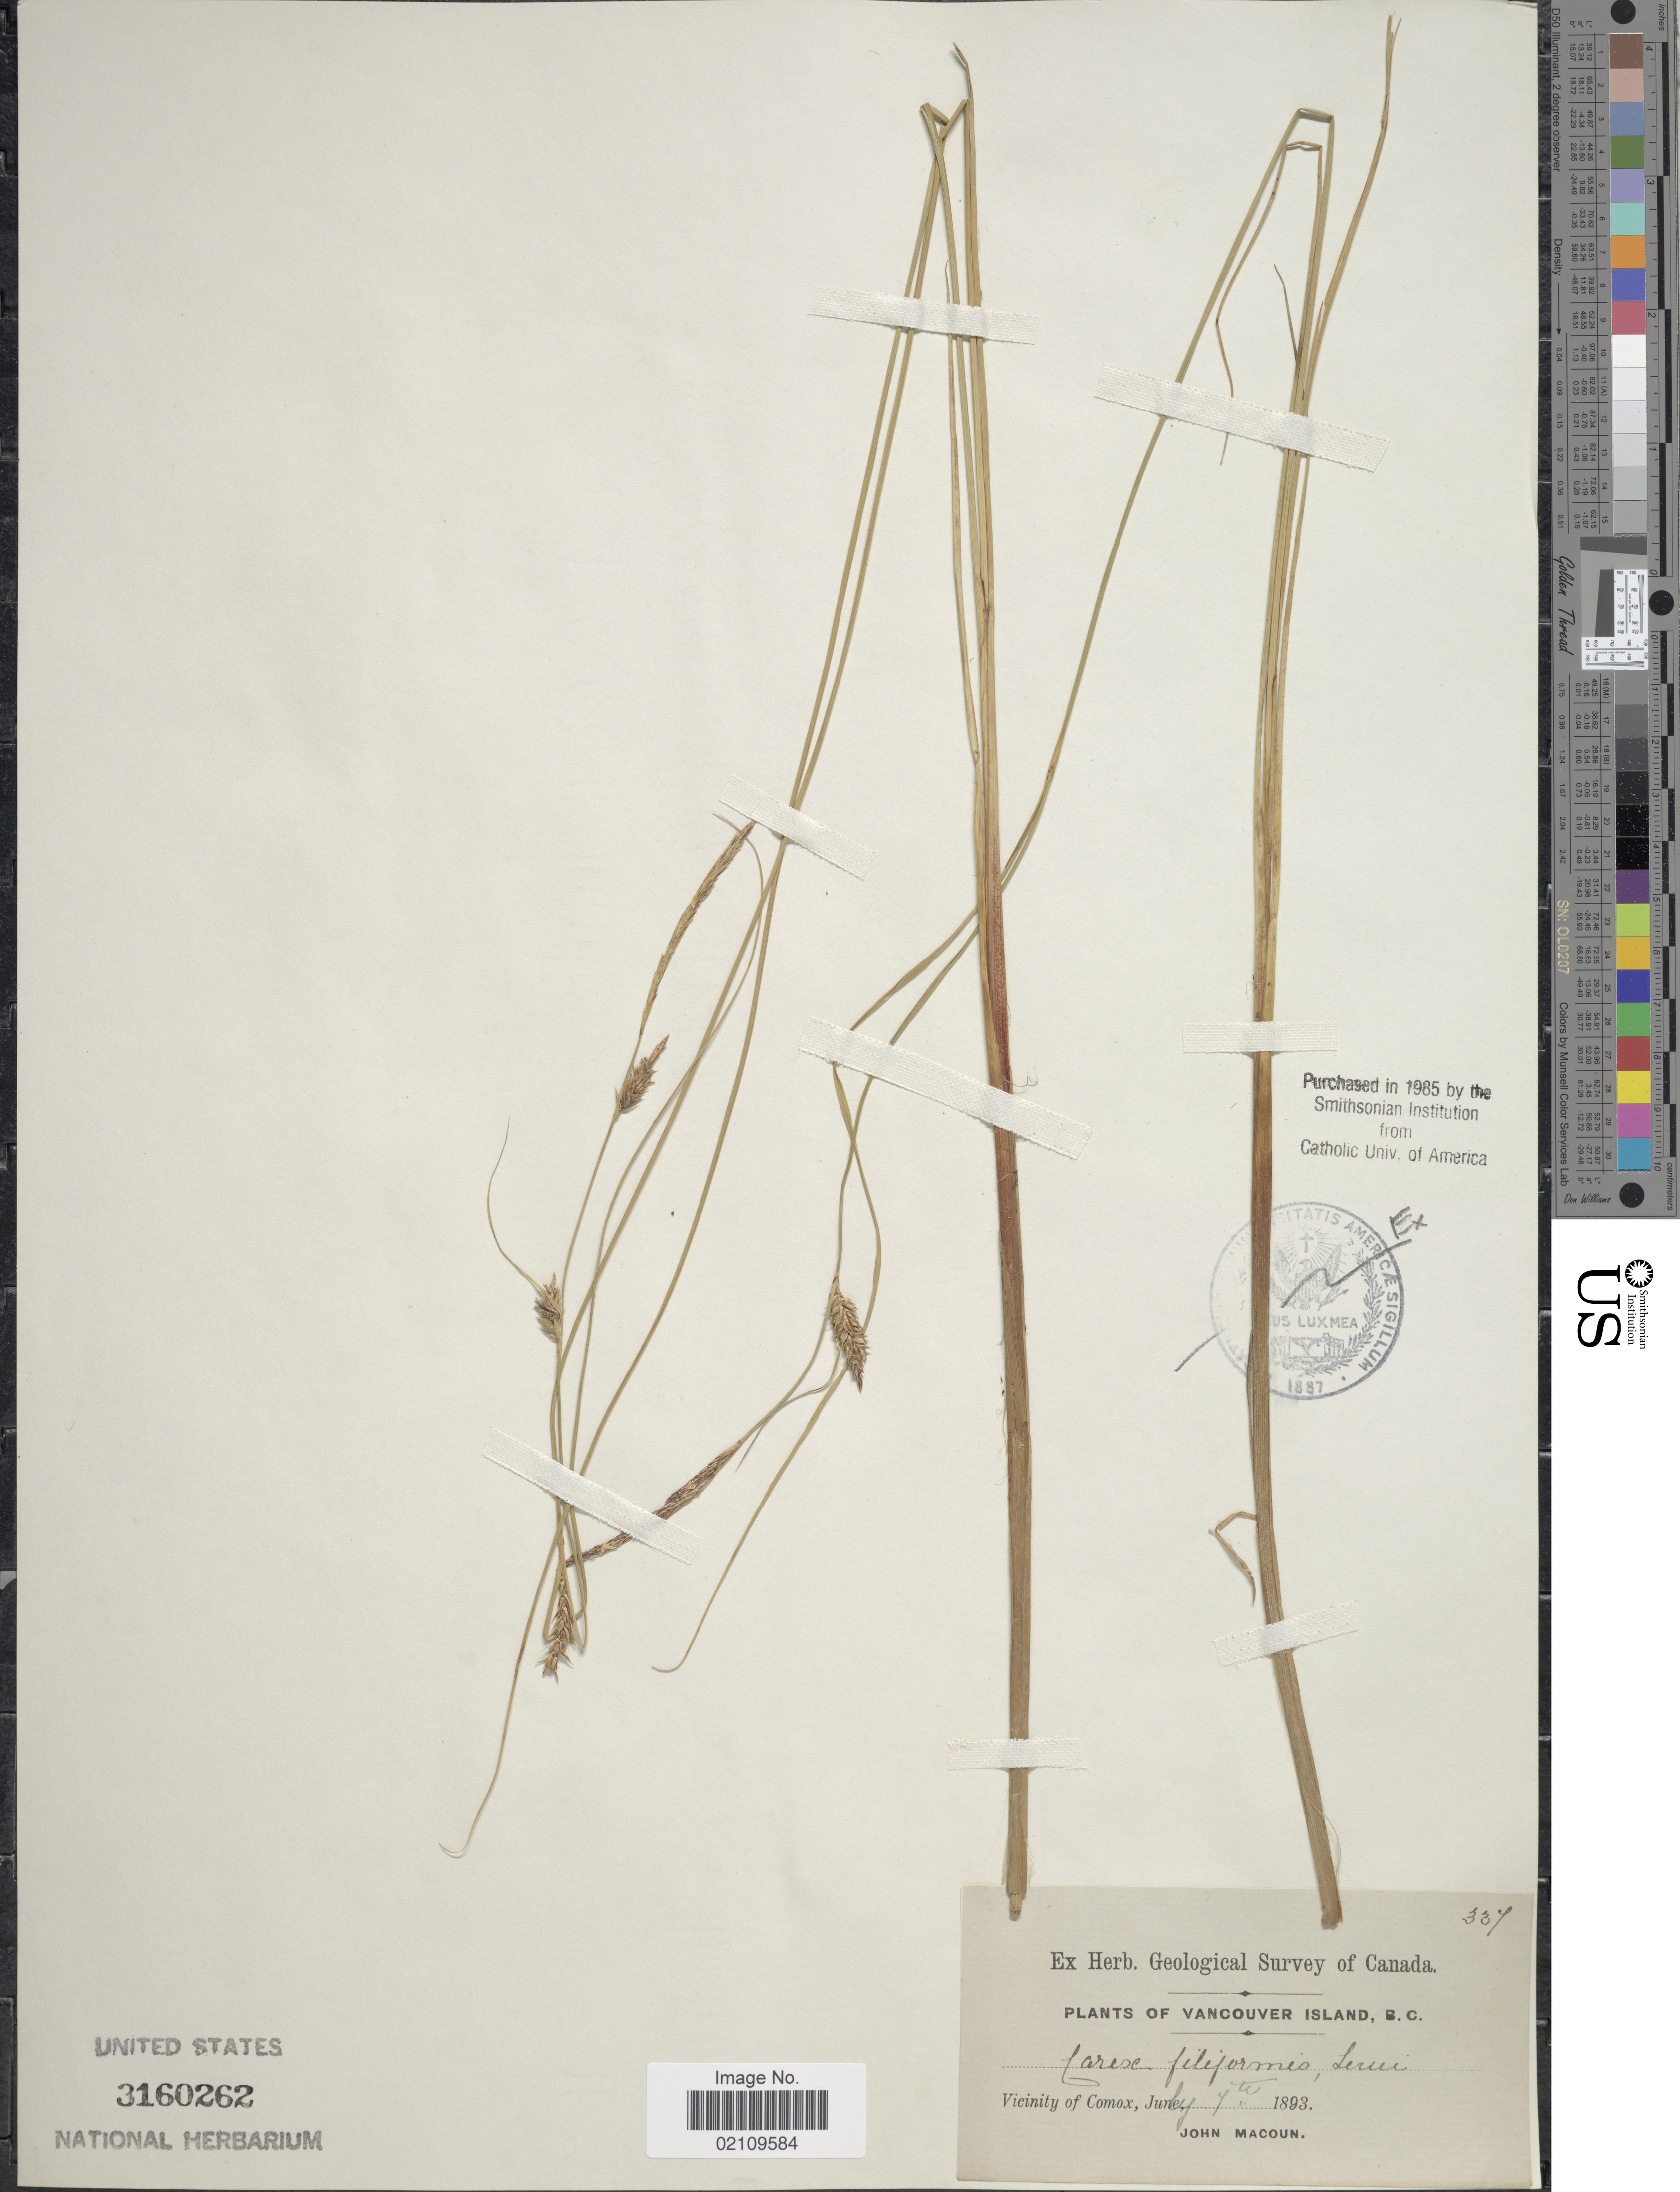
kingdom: Plantae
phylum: Tracheophyta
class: Liliopsida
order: Poales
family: Cyperaceae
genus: Carex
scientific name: Carex lasiocarpa var. americana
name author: Fernald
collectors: J. Macoun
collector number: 337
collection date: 1893-07-07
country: Canada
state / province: British Columbia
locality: Vancouver Island, Vicinity of Comox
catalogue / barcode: US 3160262